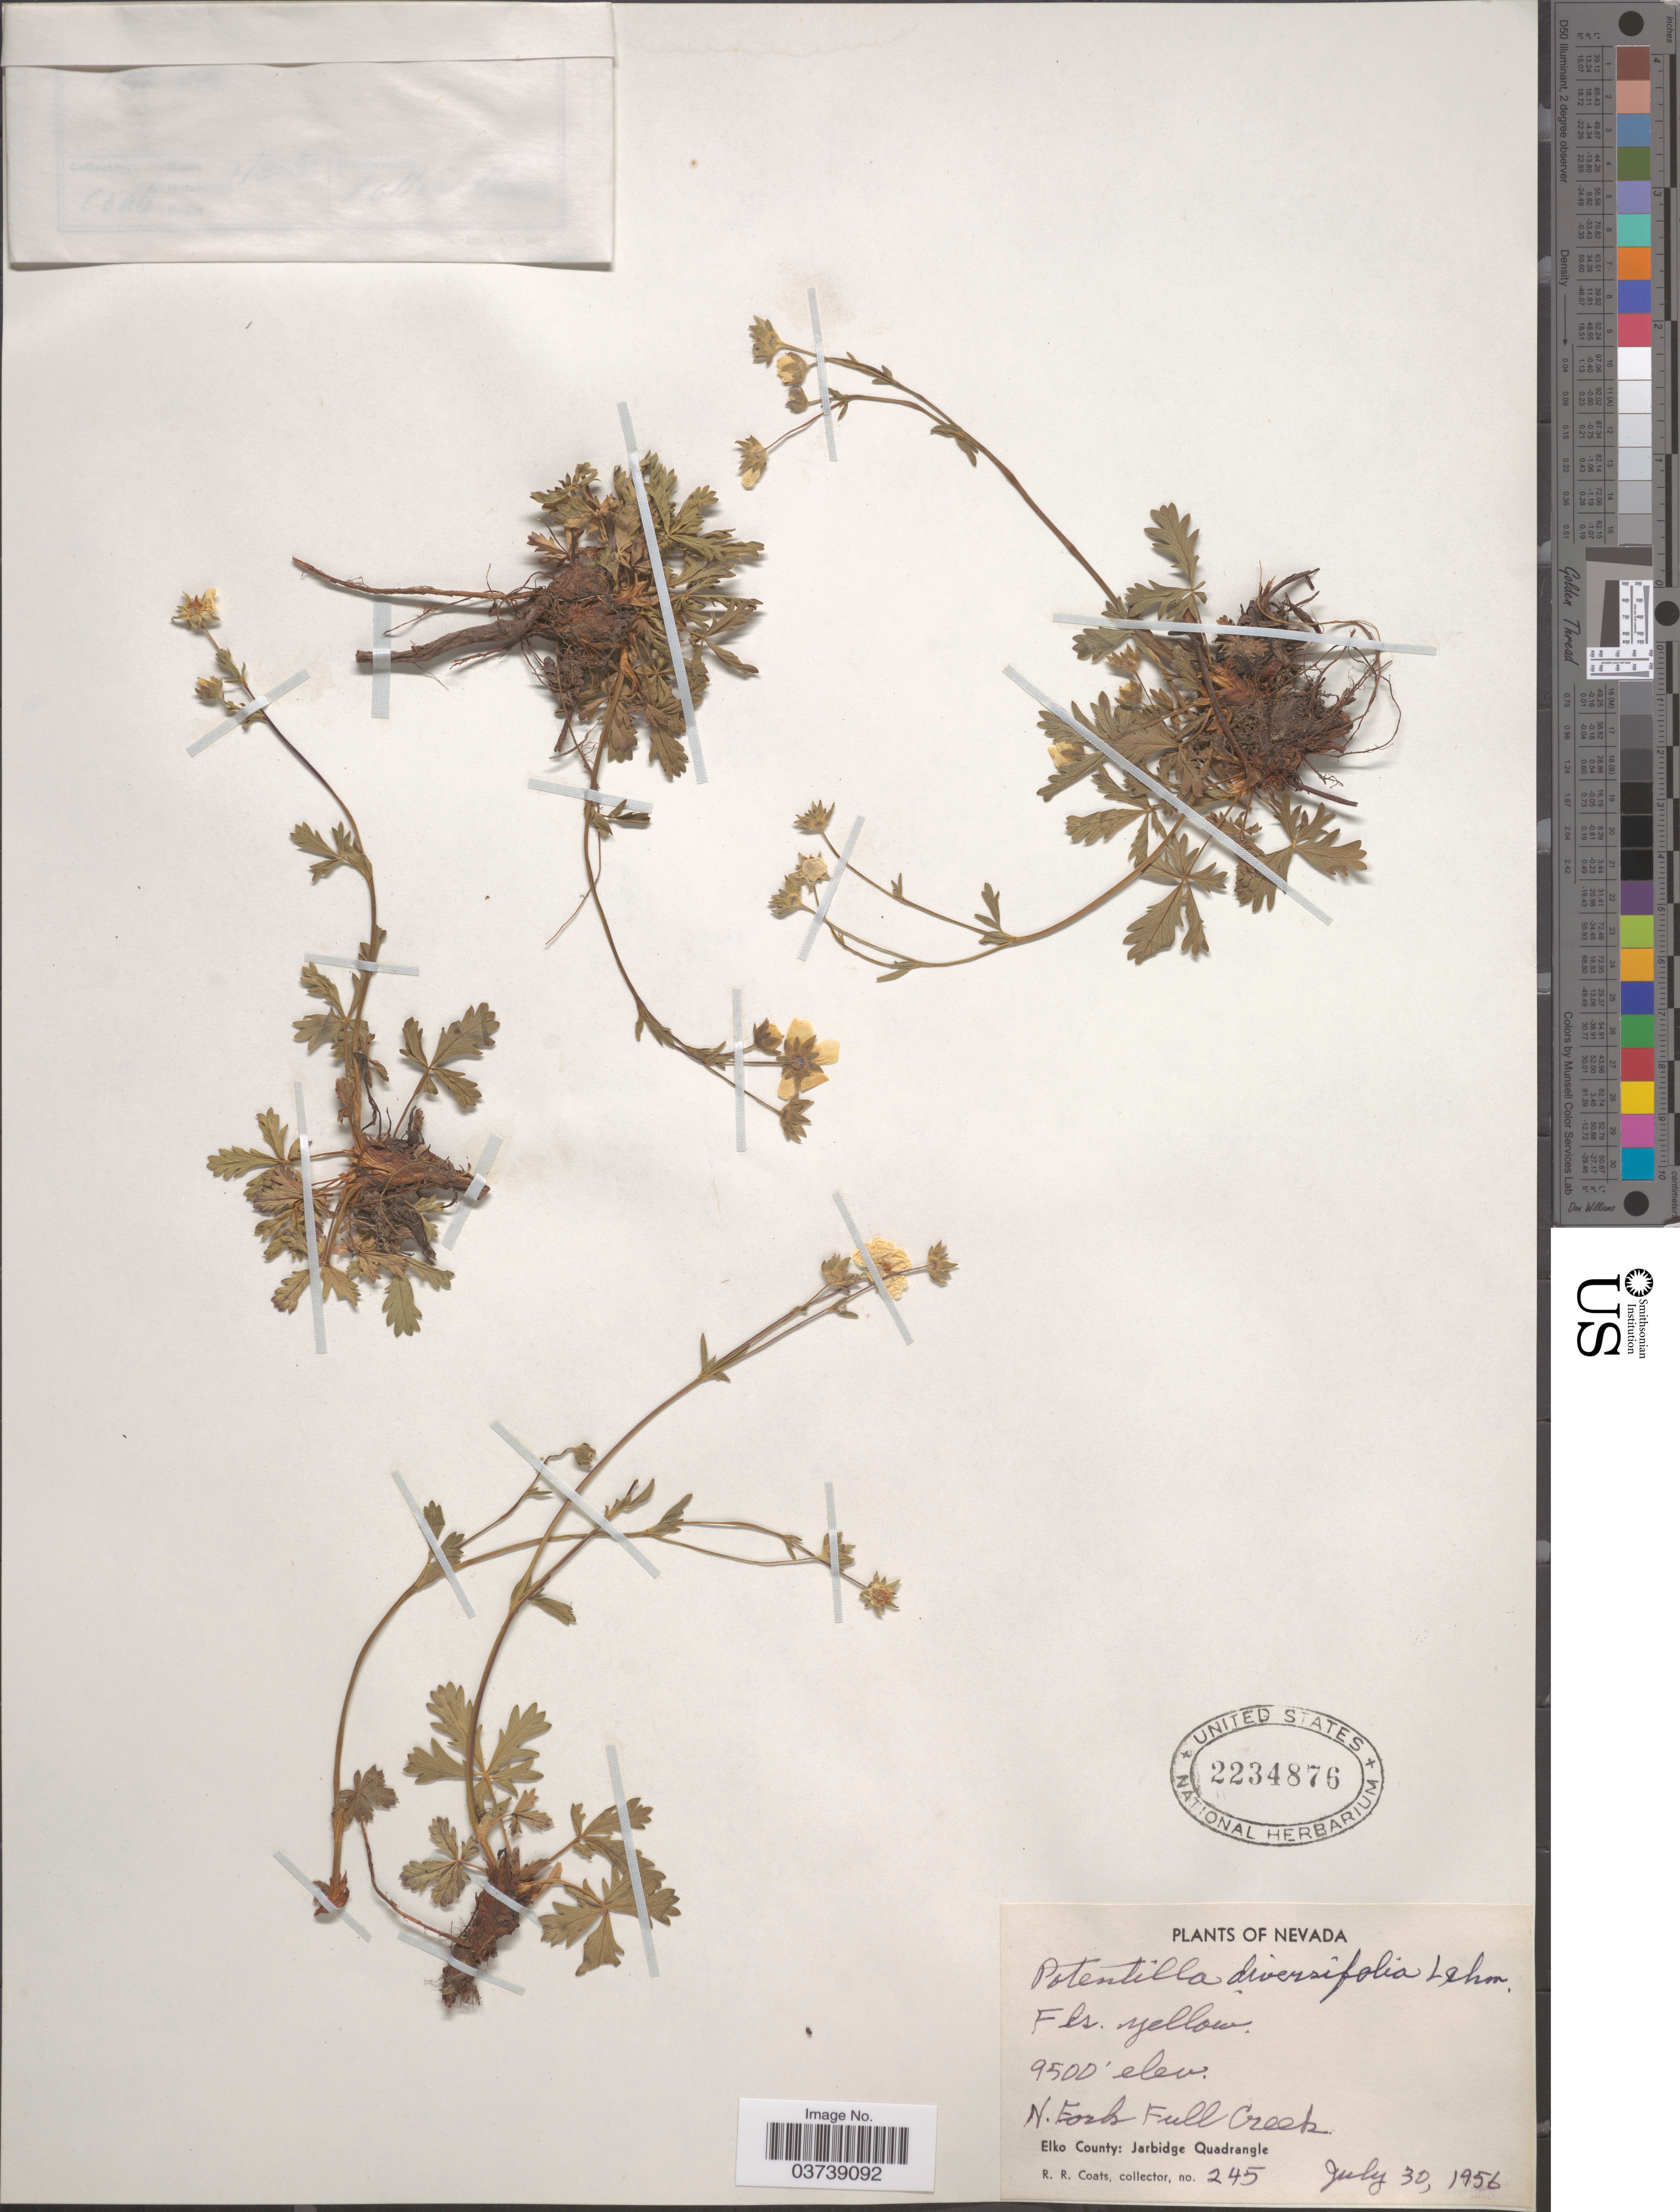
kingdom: Plantae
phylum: Tracheophyta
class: Magnoliopsida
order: Rosales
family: Rosaceae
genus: Potentilla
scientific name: Potentilla diversifolia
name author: Lehm.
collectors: R. Coats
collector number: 245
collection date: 1956-07-30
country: United States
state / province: Nevada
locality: N. Fork Full Creek. Elko County: Jarbidge Quadrangle.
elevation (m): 2896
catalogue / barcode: US 2234876